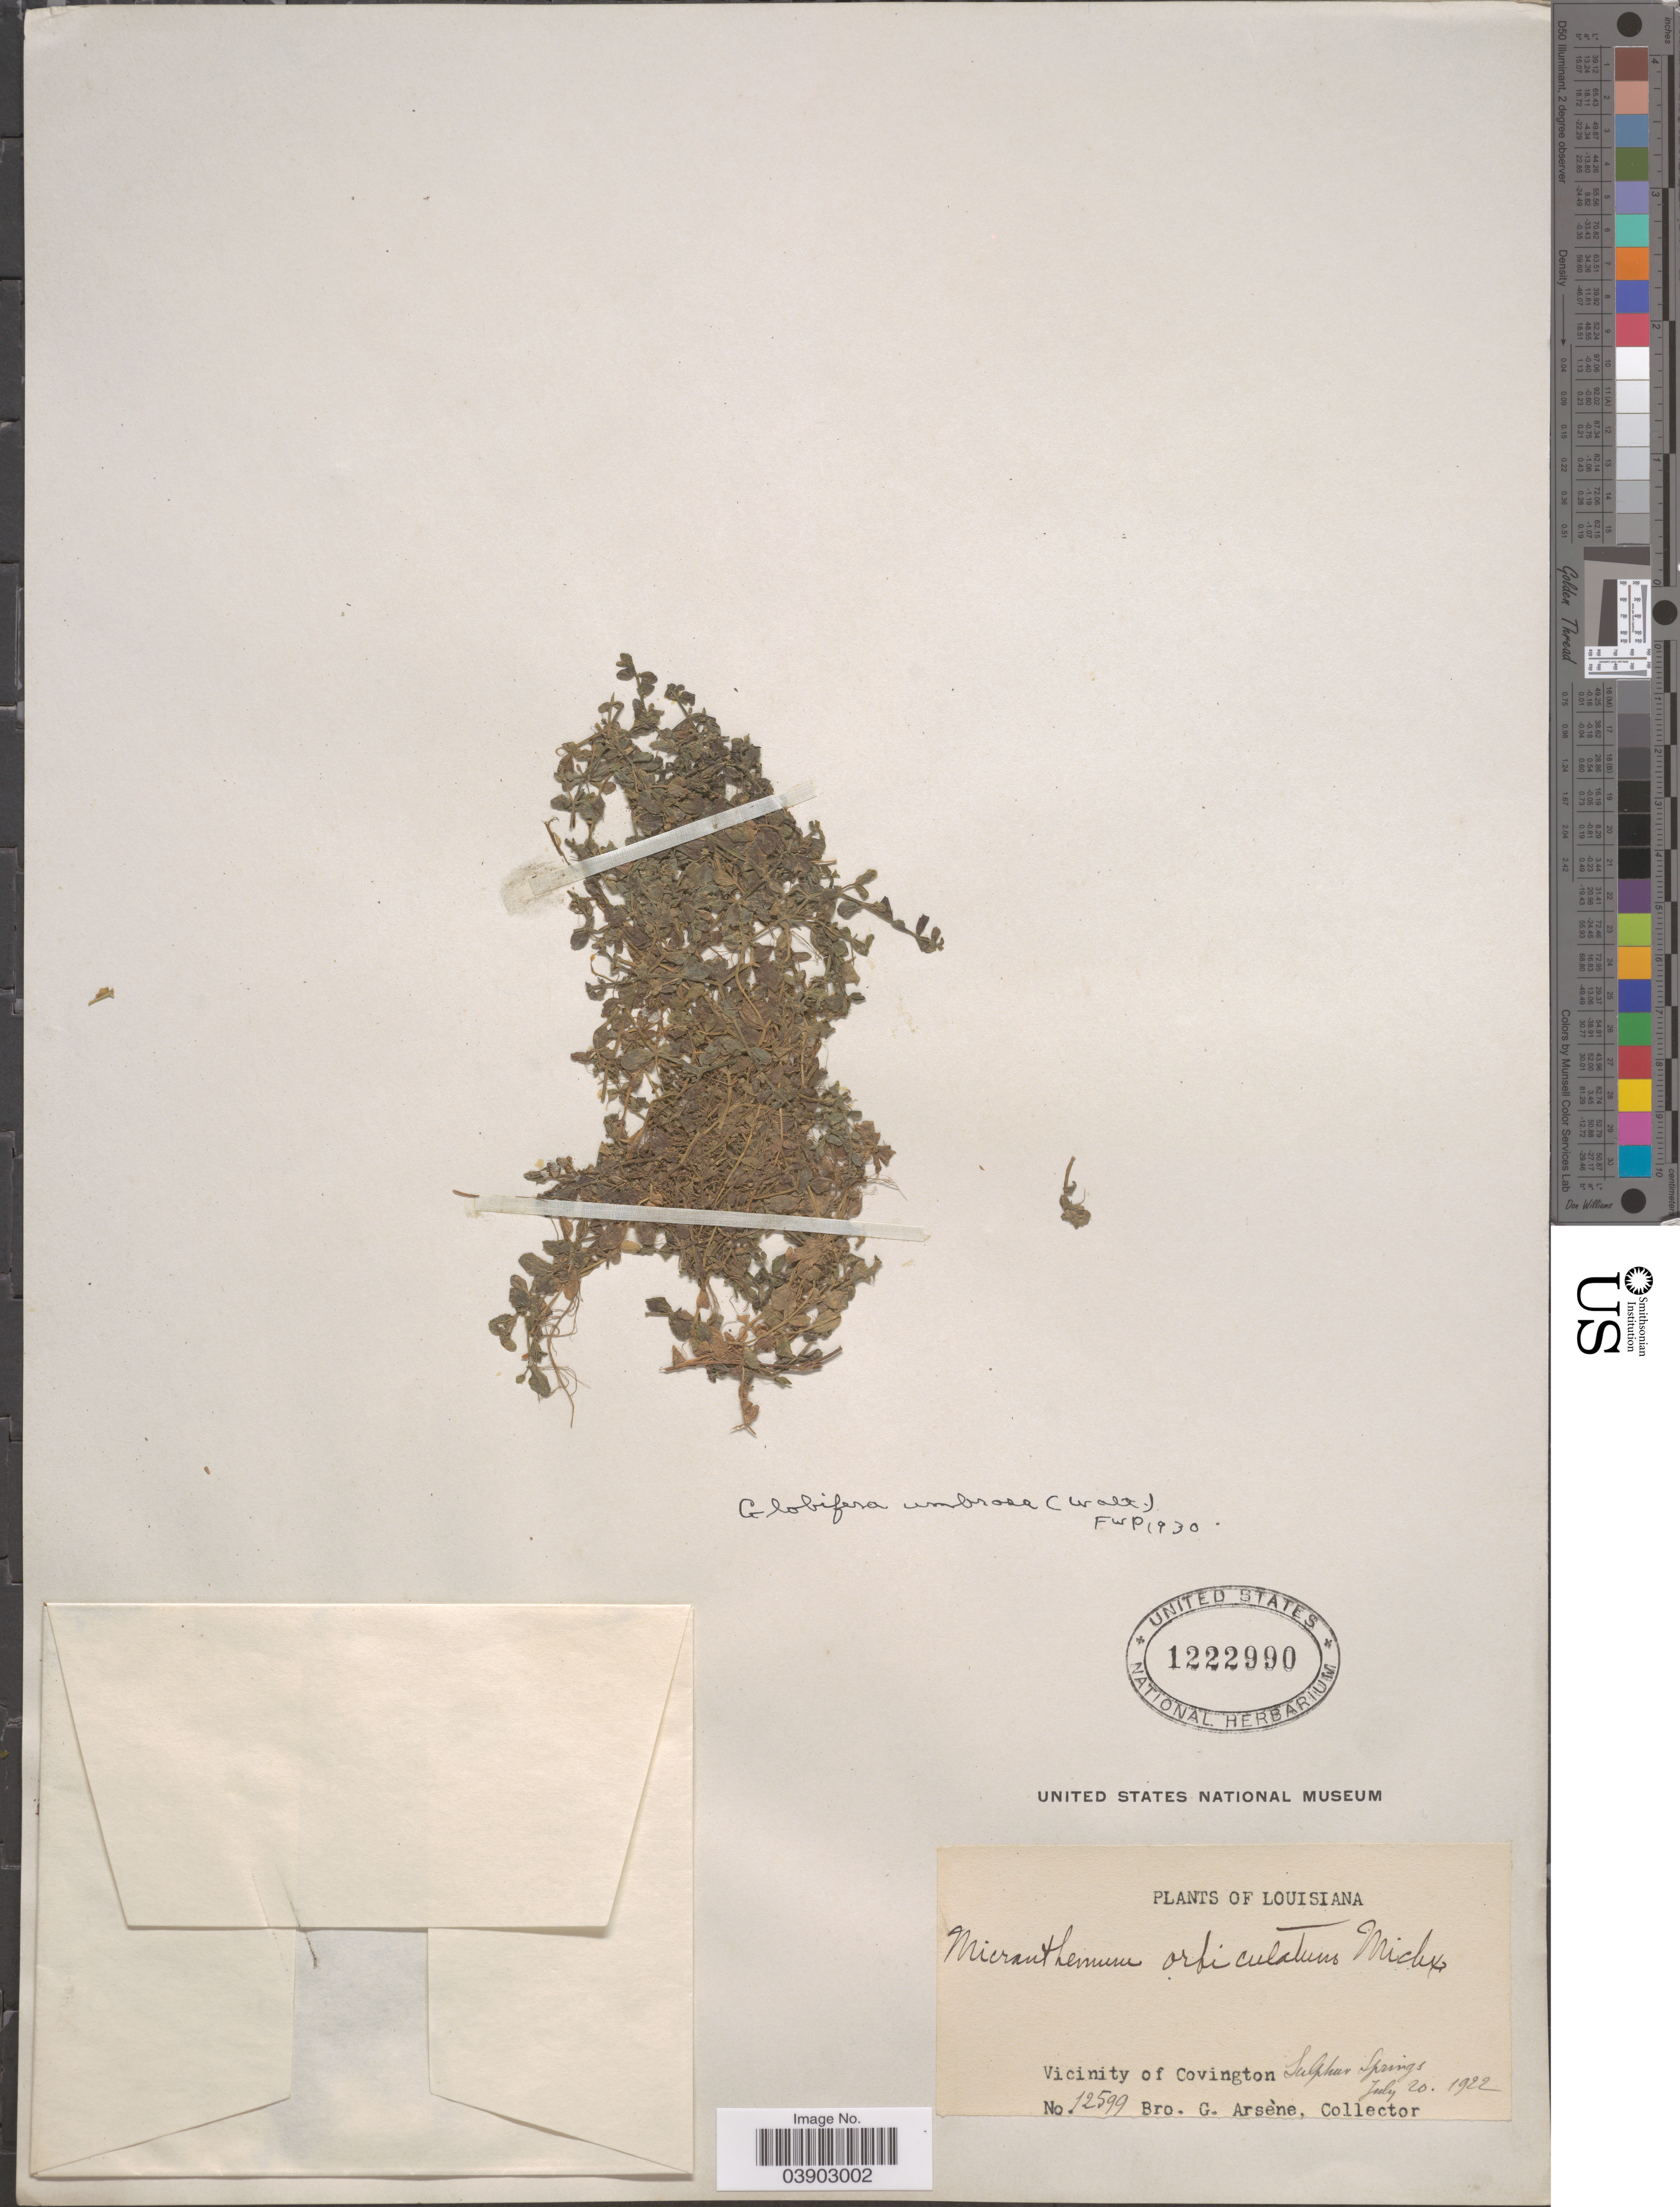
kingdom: Plantae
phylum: Tracheophyta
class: Magnoliopsida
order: Lamiales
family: Linderniaceae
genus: Micranthemum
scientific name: Micranthemum umbrosum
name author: (J.F. Gmel.) S.F. Blake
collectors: Bro. G. Arsène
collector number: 12599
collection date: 1922-07-20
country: United States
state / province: Louisiana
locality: Vicinity of Covington. Sulphur Springs.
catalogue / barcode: US 1222990